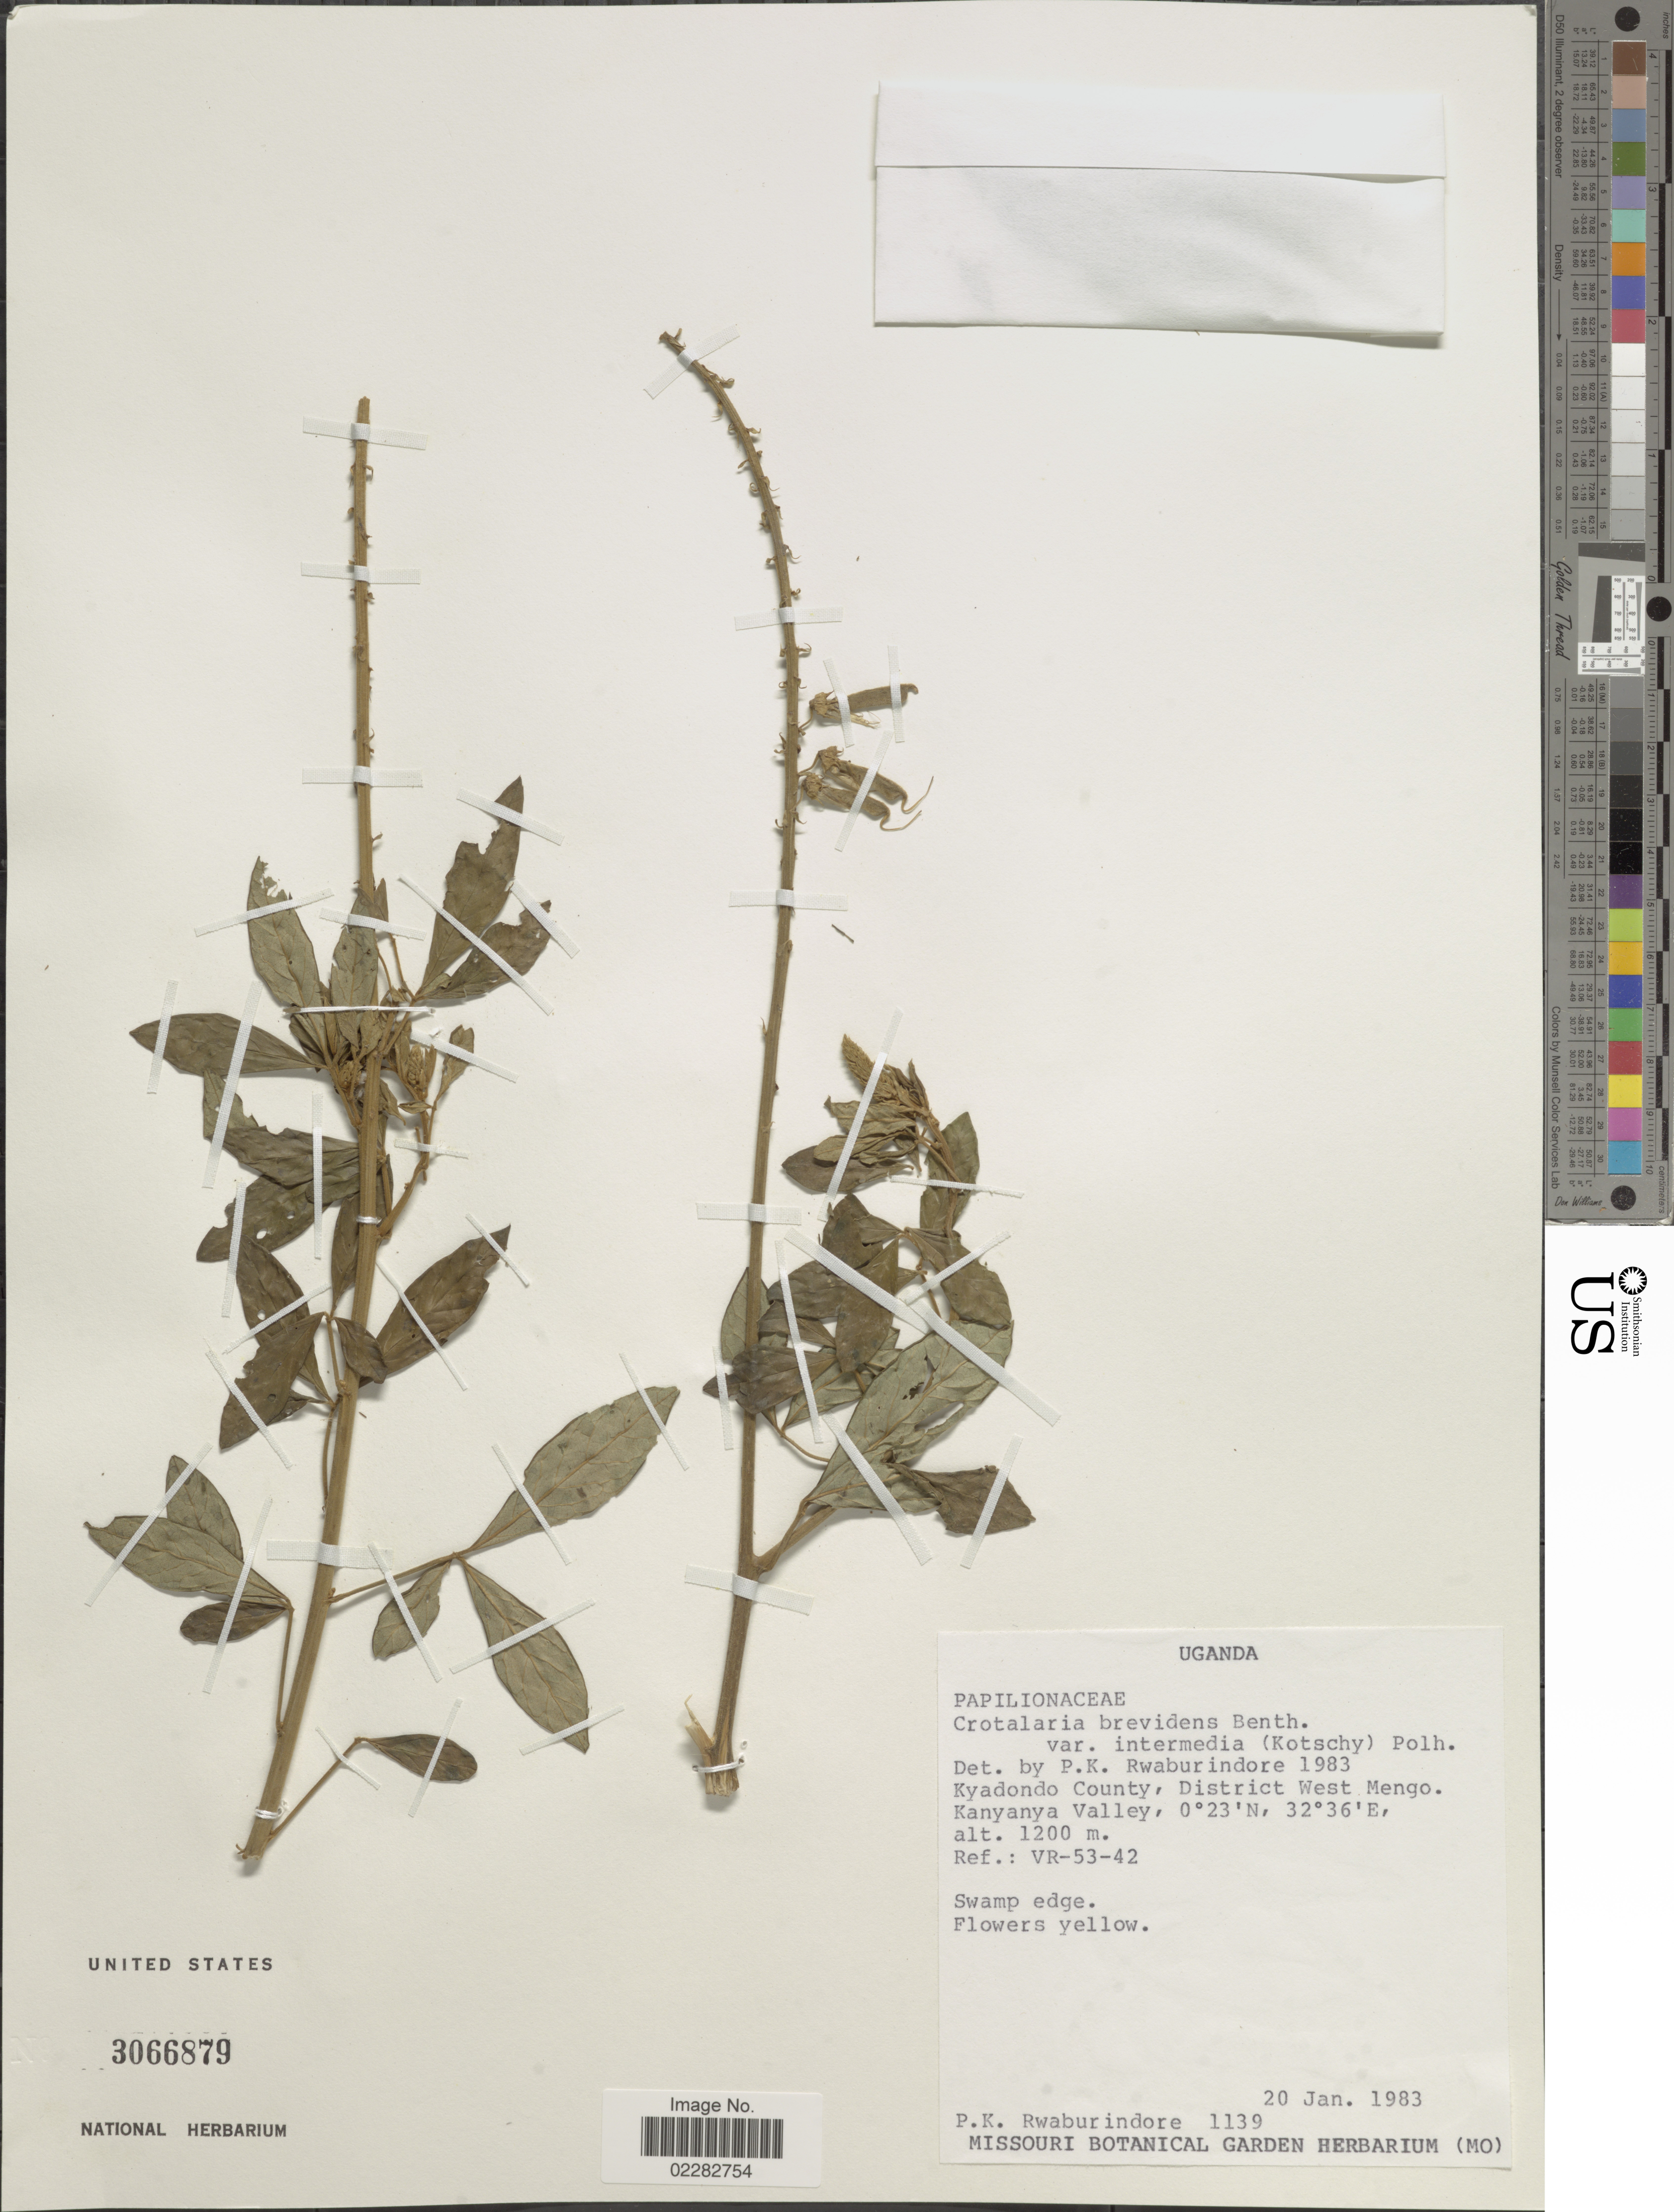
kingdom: Plantae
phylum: Tracheophyta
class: Magnoliopsida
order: Fabales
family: Fabaceae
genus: Crotalaria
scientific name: Crotalaria brevidens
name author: Benth.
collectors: P. Rwaburindore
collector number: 1139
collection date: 1983-01-20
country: Uganda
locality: Kyadondo County, District West Mengo, Kanyanya Valley.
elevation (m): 1200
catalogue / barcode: US 3066879